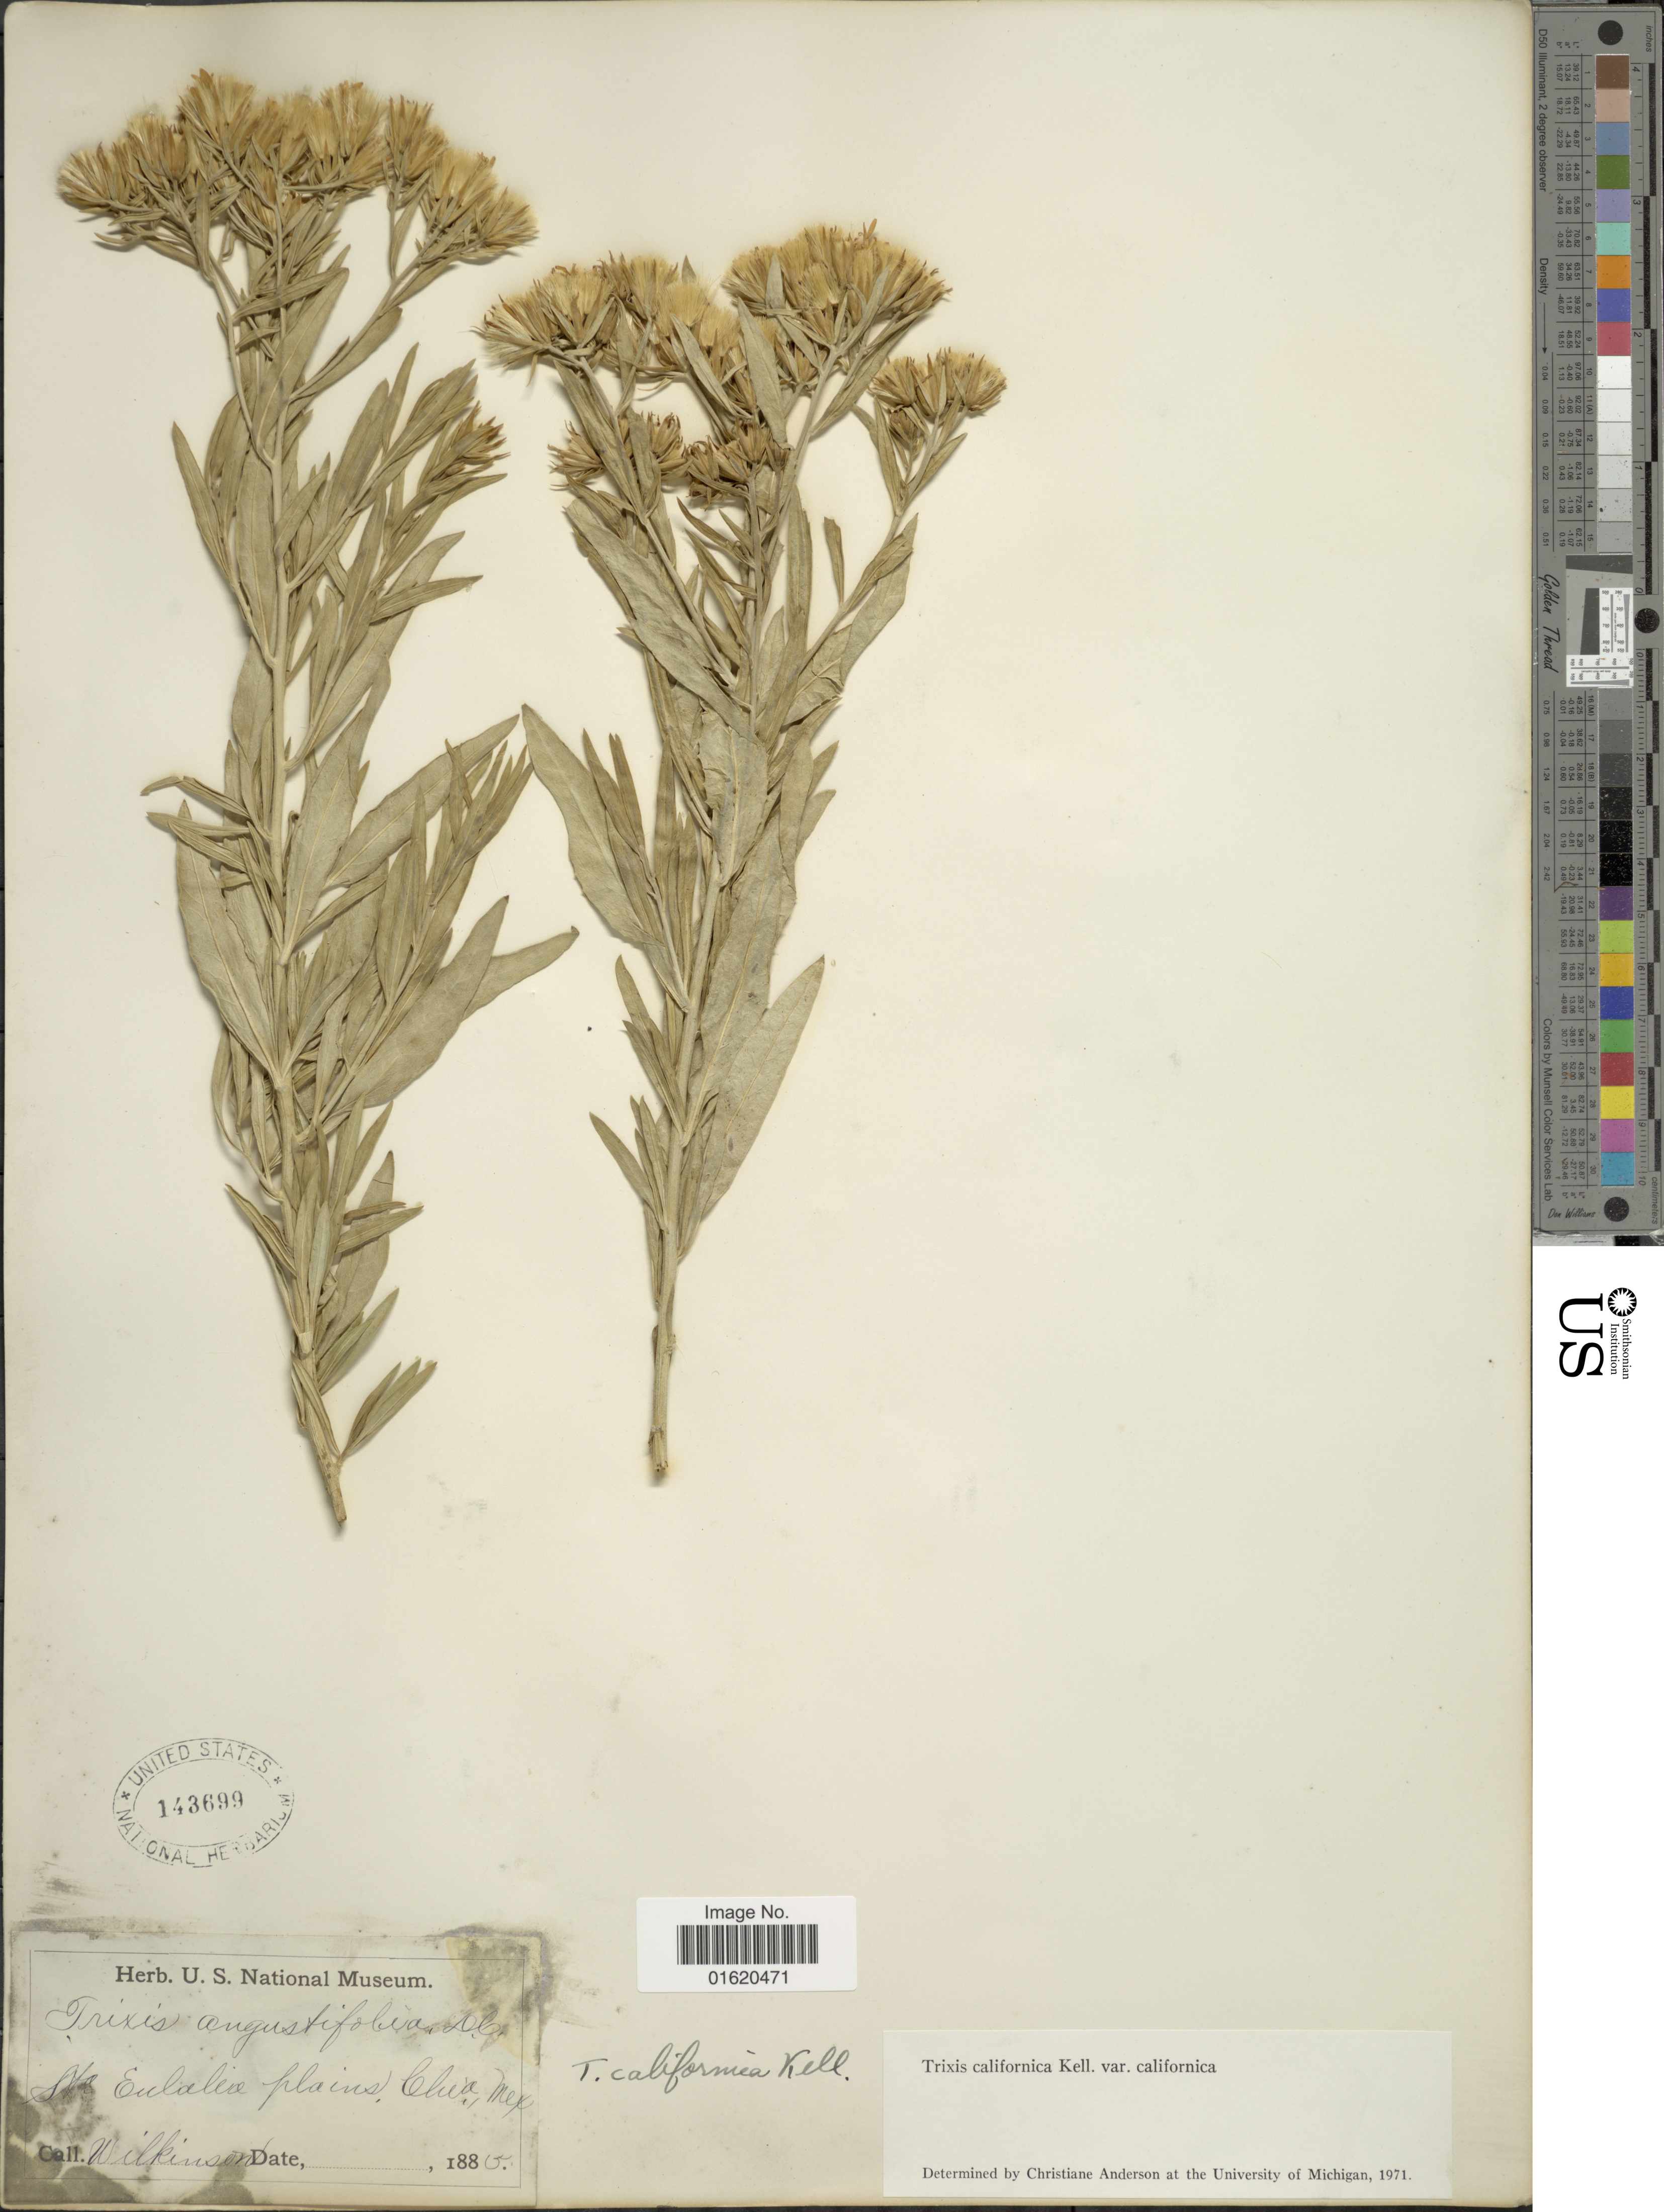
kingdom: Plantae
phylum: Tracheophyta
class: Magnoliopsida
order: Asterales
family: Asteraceae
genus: Trixis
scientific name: Trixis californica var. californica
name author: Kellogg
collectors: Wilkinson, --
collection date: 1885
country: Mexico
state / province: Chihuahua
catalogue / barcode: US 143699